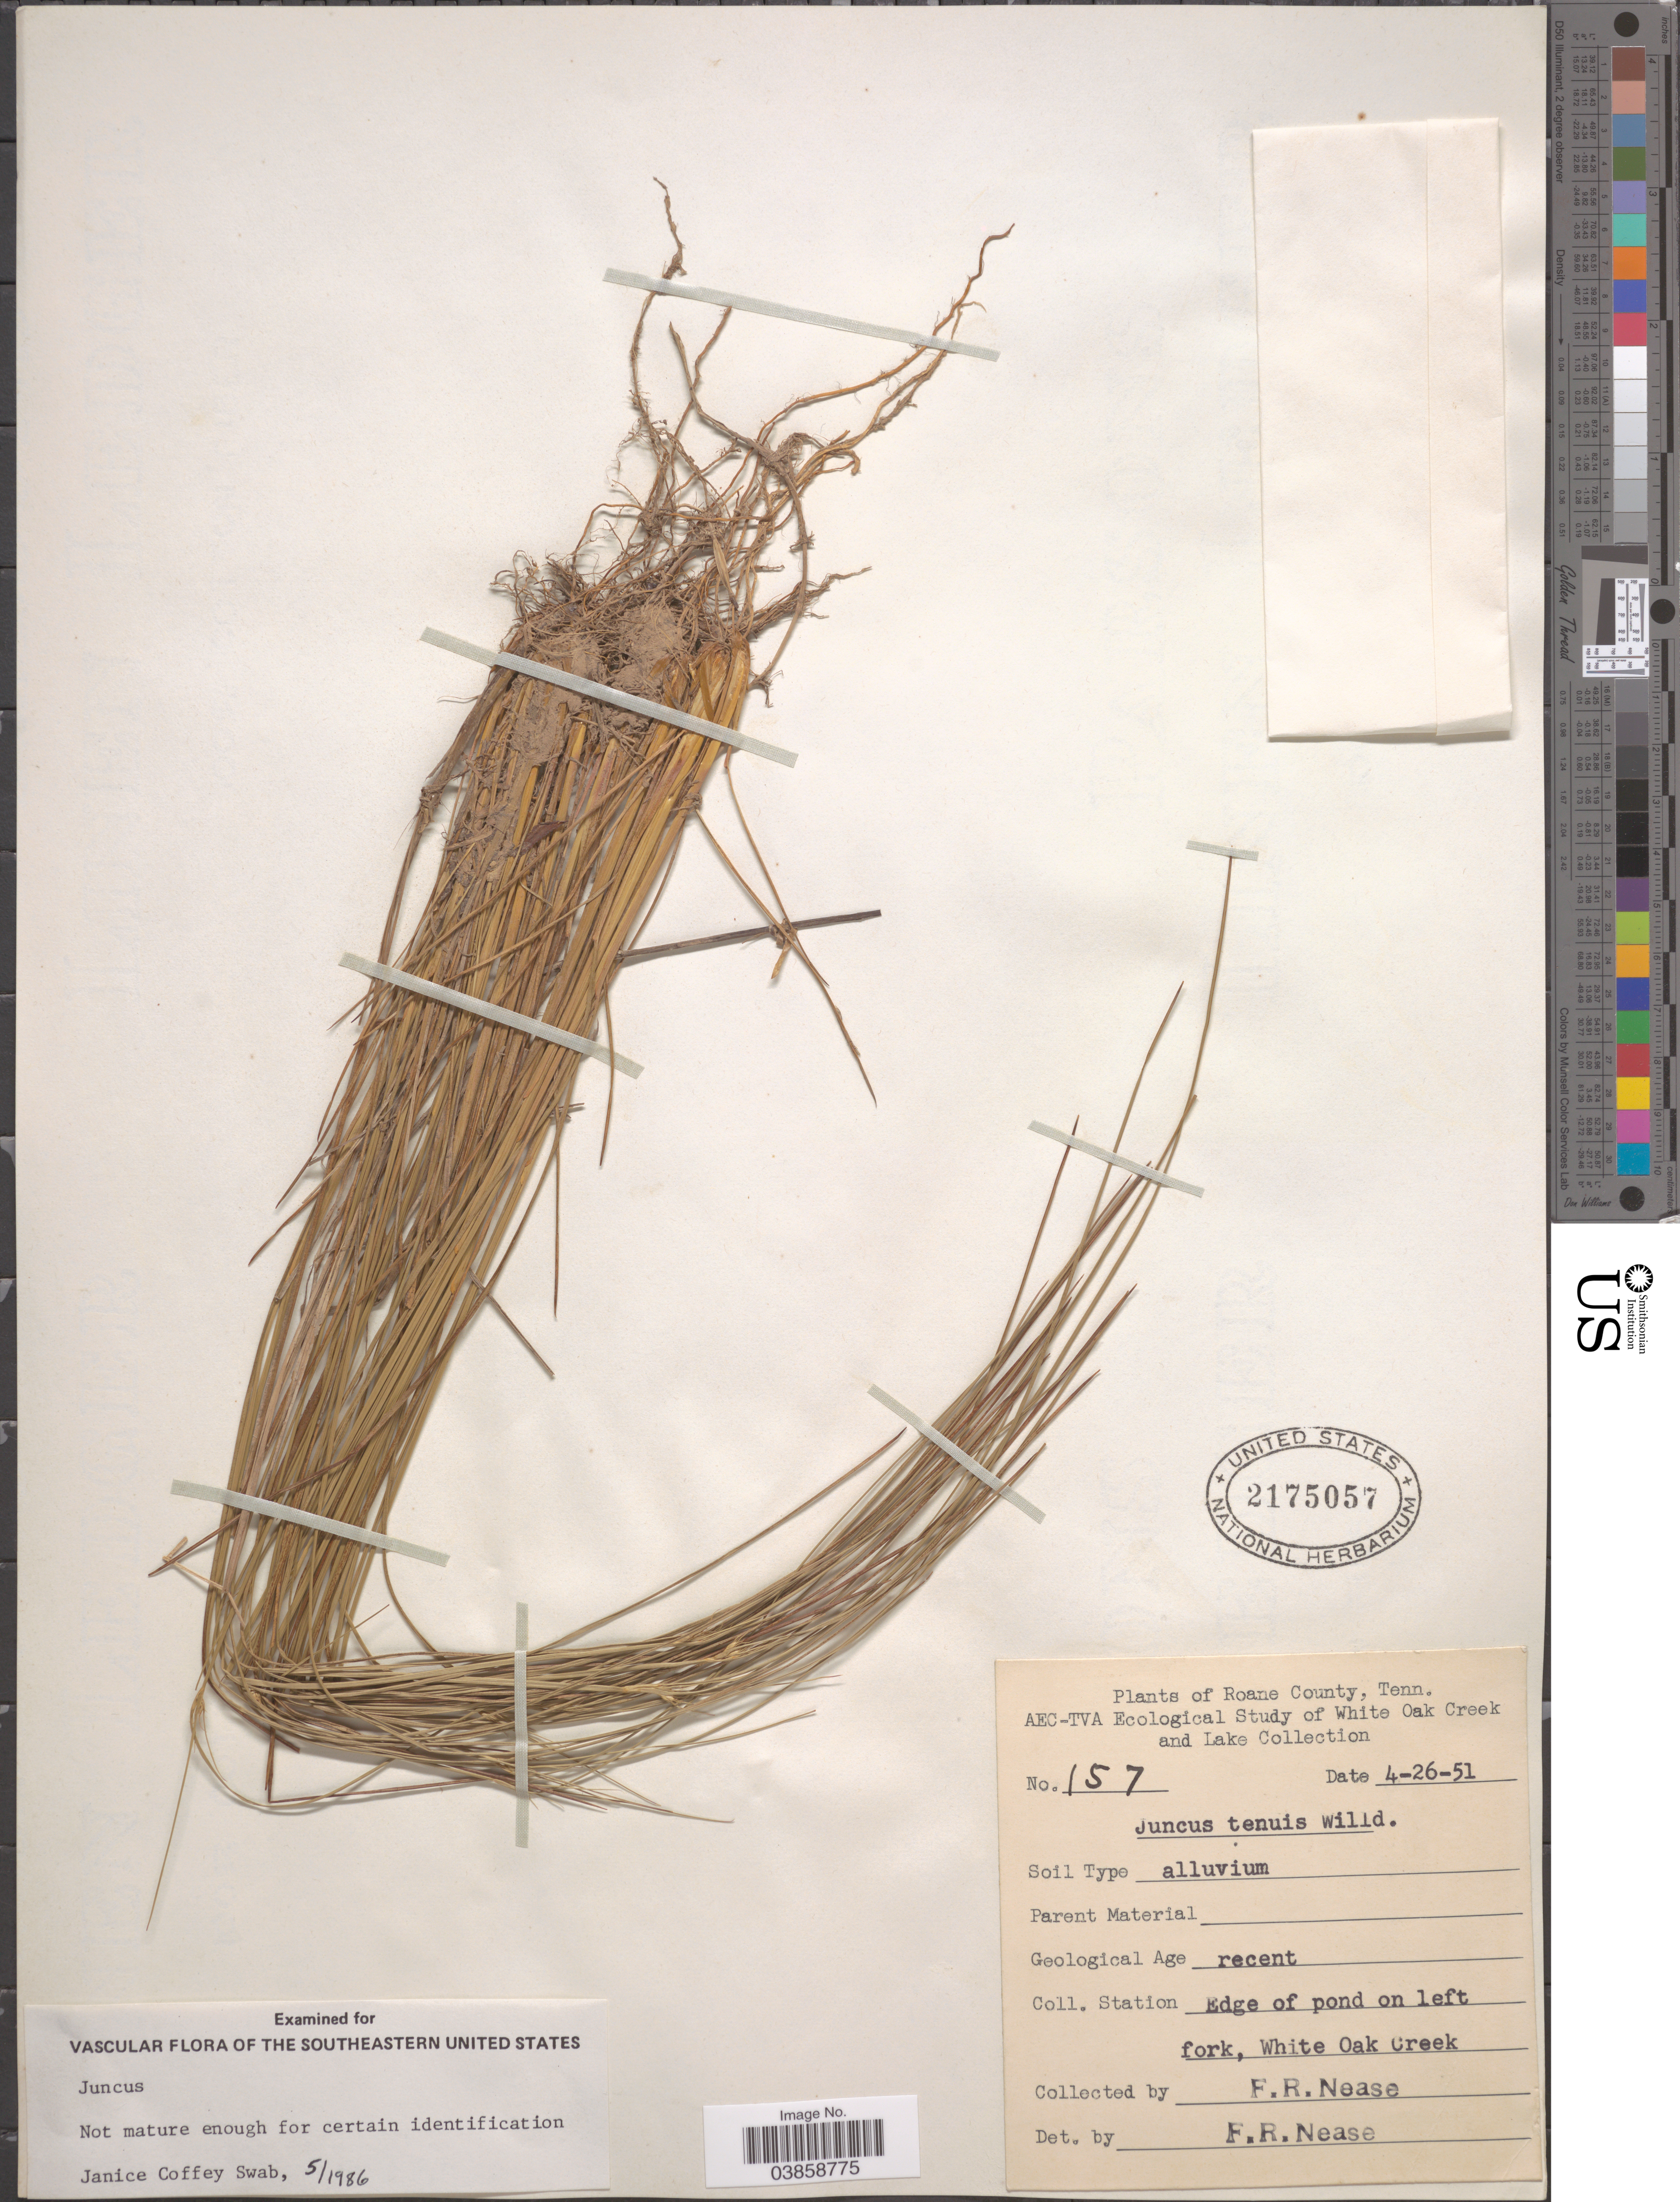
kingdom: Plantae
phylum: Tracheophyta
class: Liliopsida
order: Poales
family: Juncaceae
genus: Juncus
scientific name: Juncus sp.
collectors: F. Nease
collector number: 157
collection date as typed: Transcribed d/m/y: 26/4/51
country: United States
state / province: Tennessee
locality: Roane County. White Oak Creek.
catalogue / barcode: US 2175057